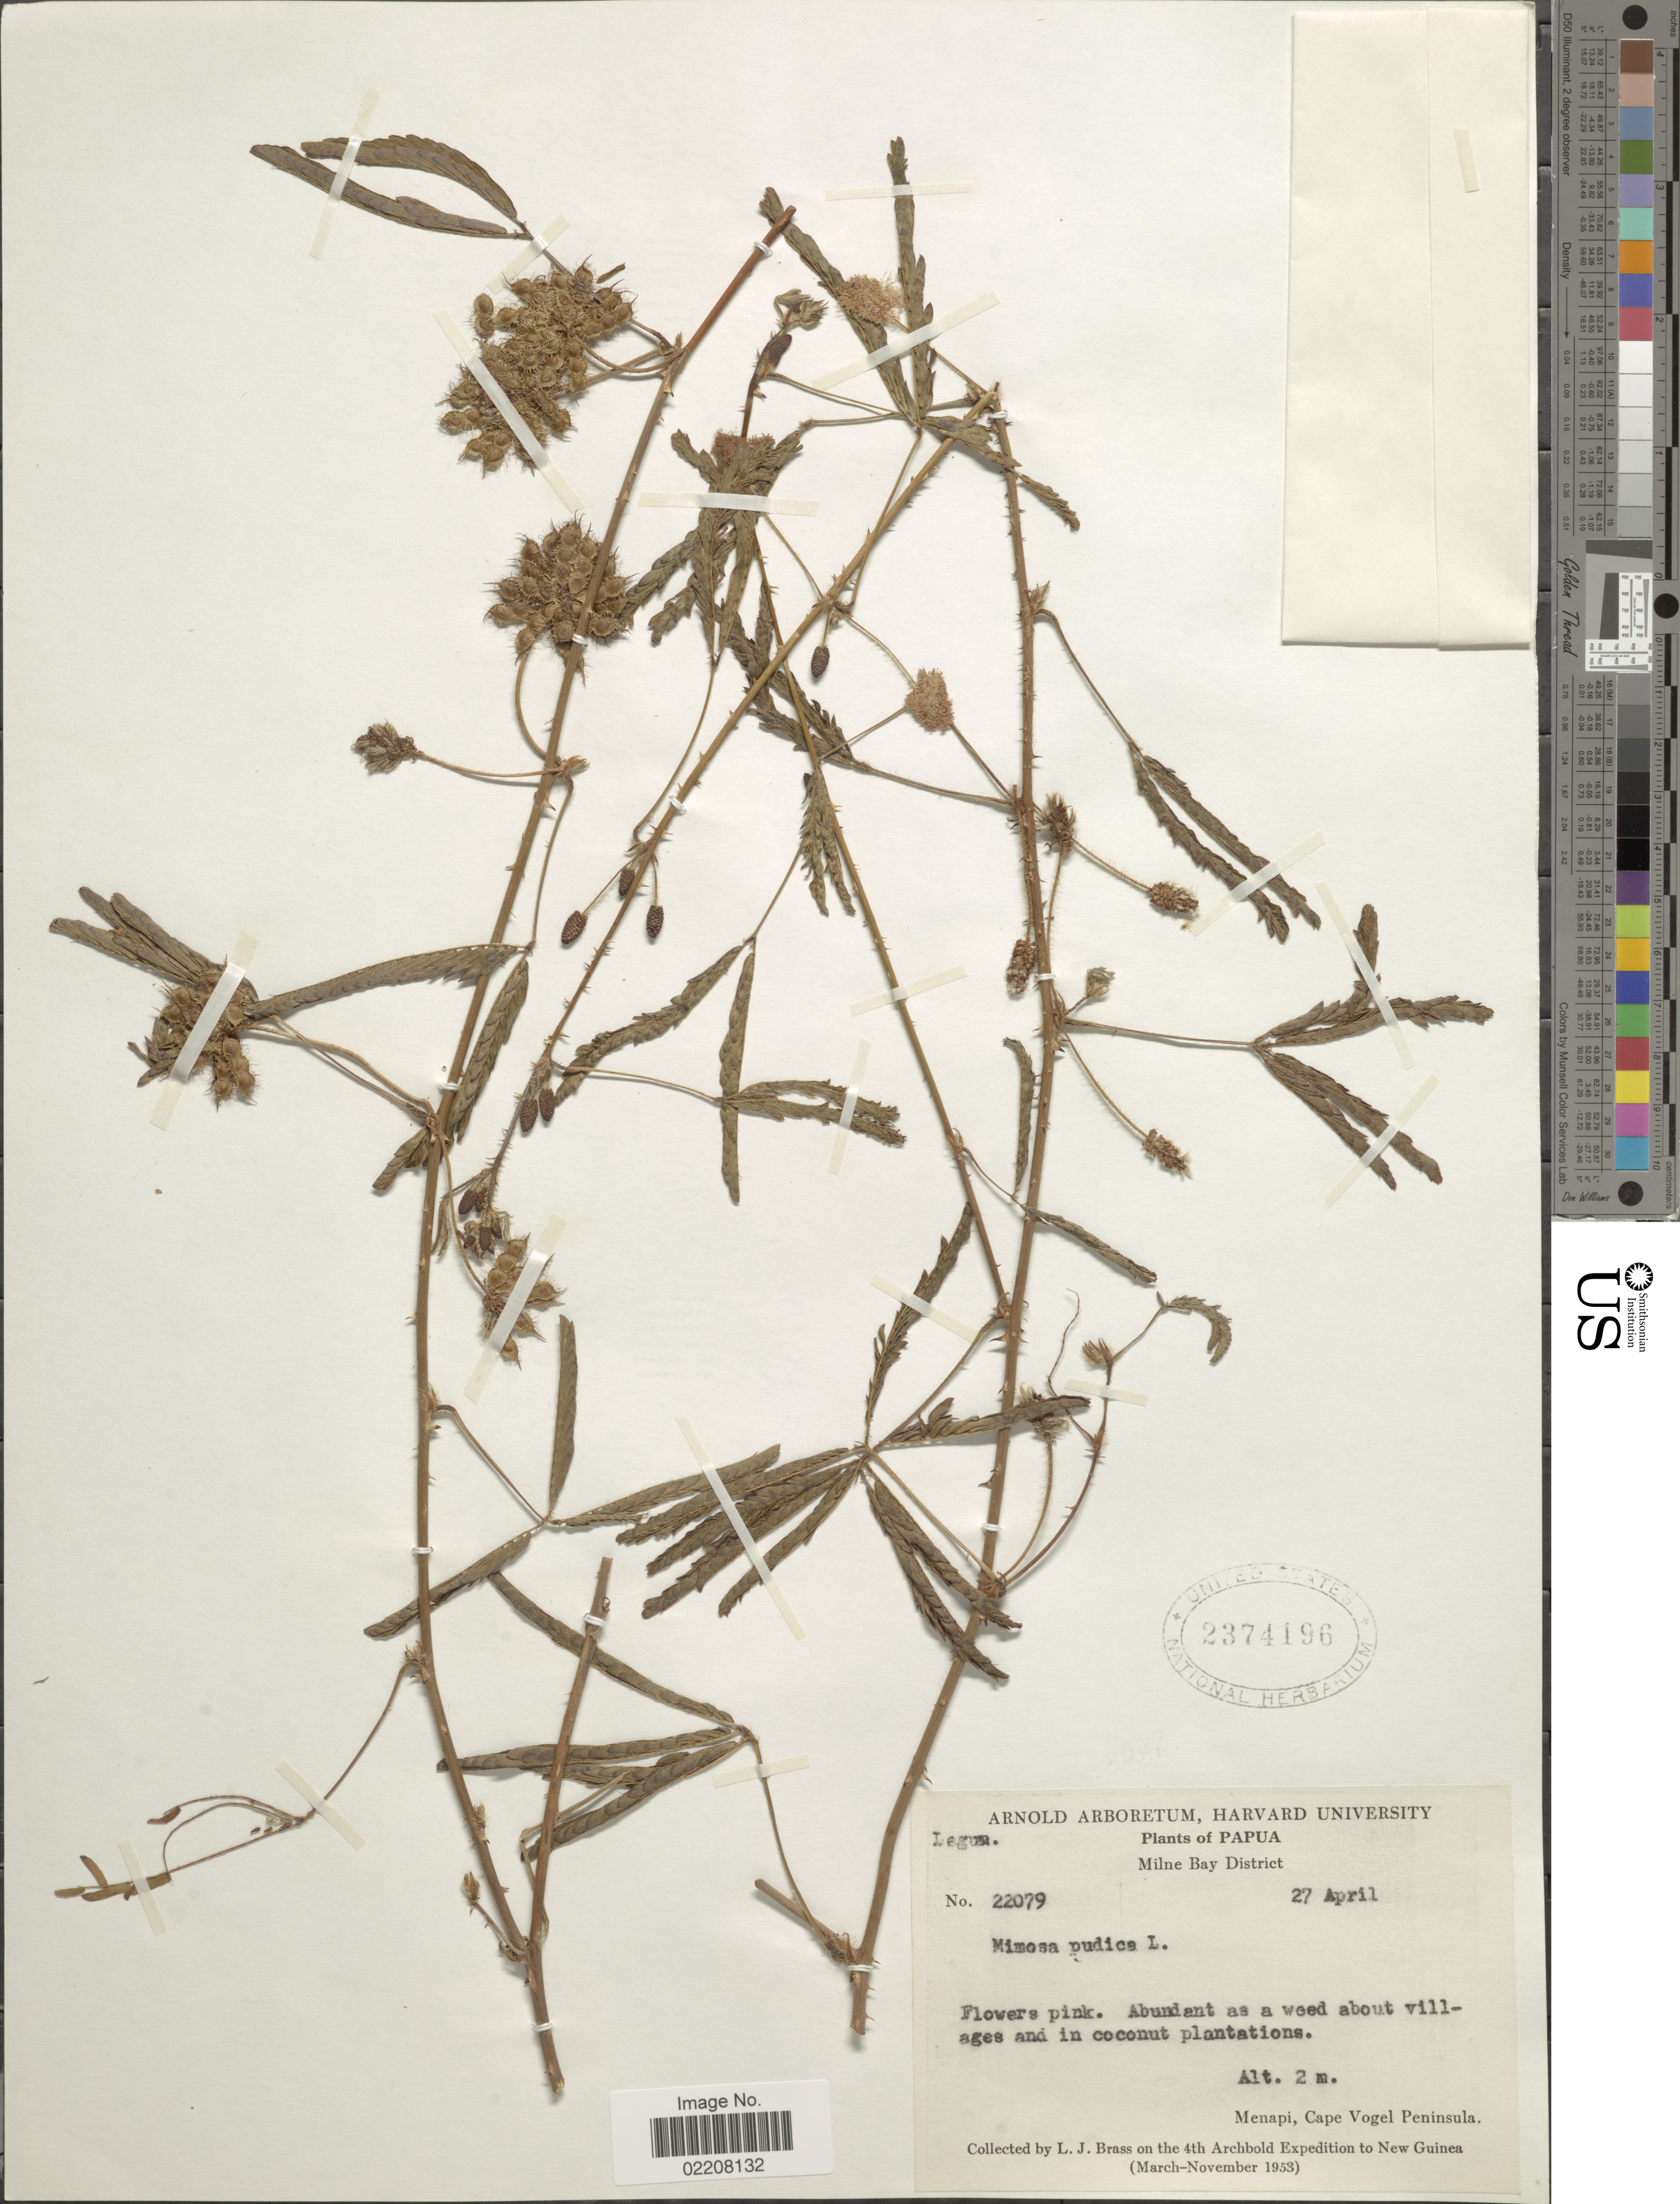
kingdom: Plantae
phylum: Tracheophyta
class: Magnoliopsida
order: Fabales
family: Fabaceae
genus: Mimosa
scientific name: Mimosa pudica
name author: L.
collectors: L. J. Brass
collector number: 22079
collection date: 1953-04-27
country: Papua New Guinea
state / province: Milne Bay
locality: Papua. Menapi, Cape Vogel Peninsula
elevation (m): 2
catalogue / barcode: US 2374196